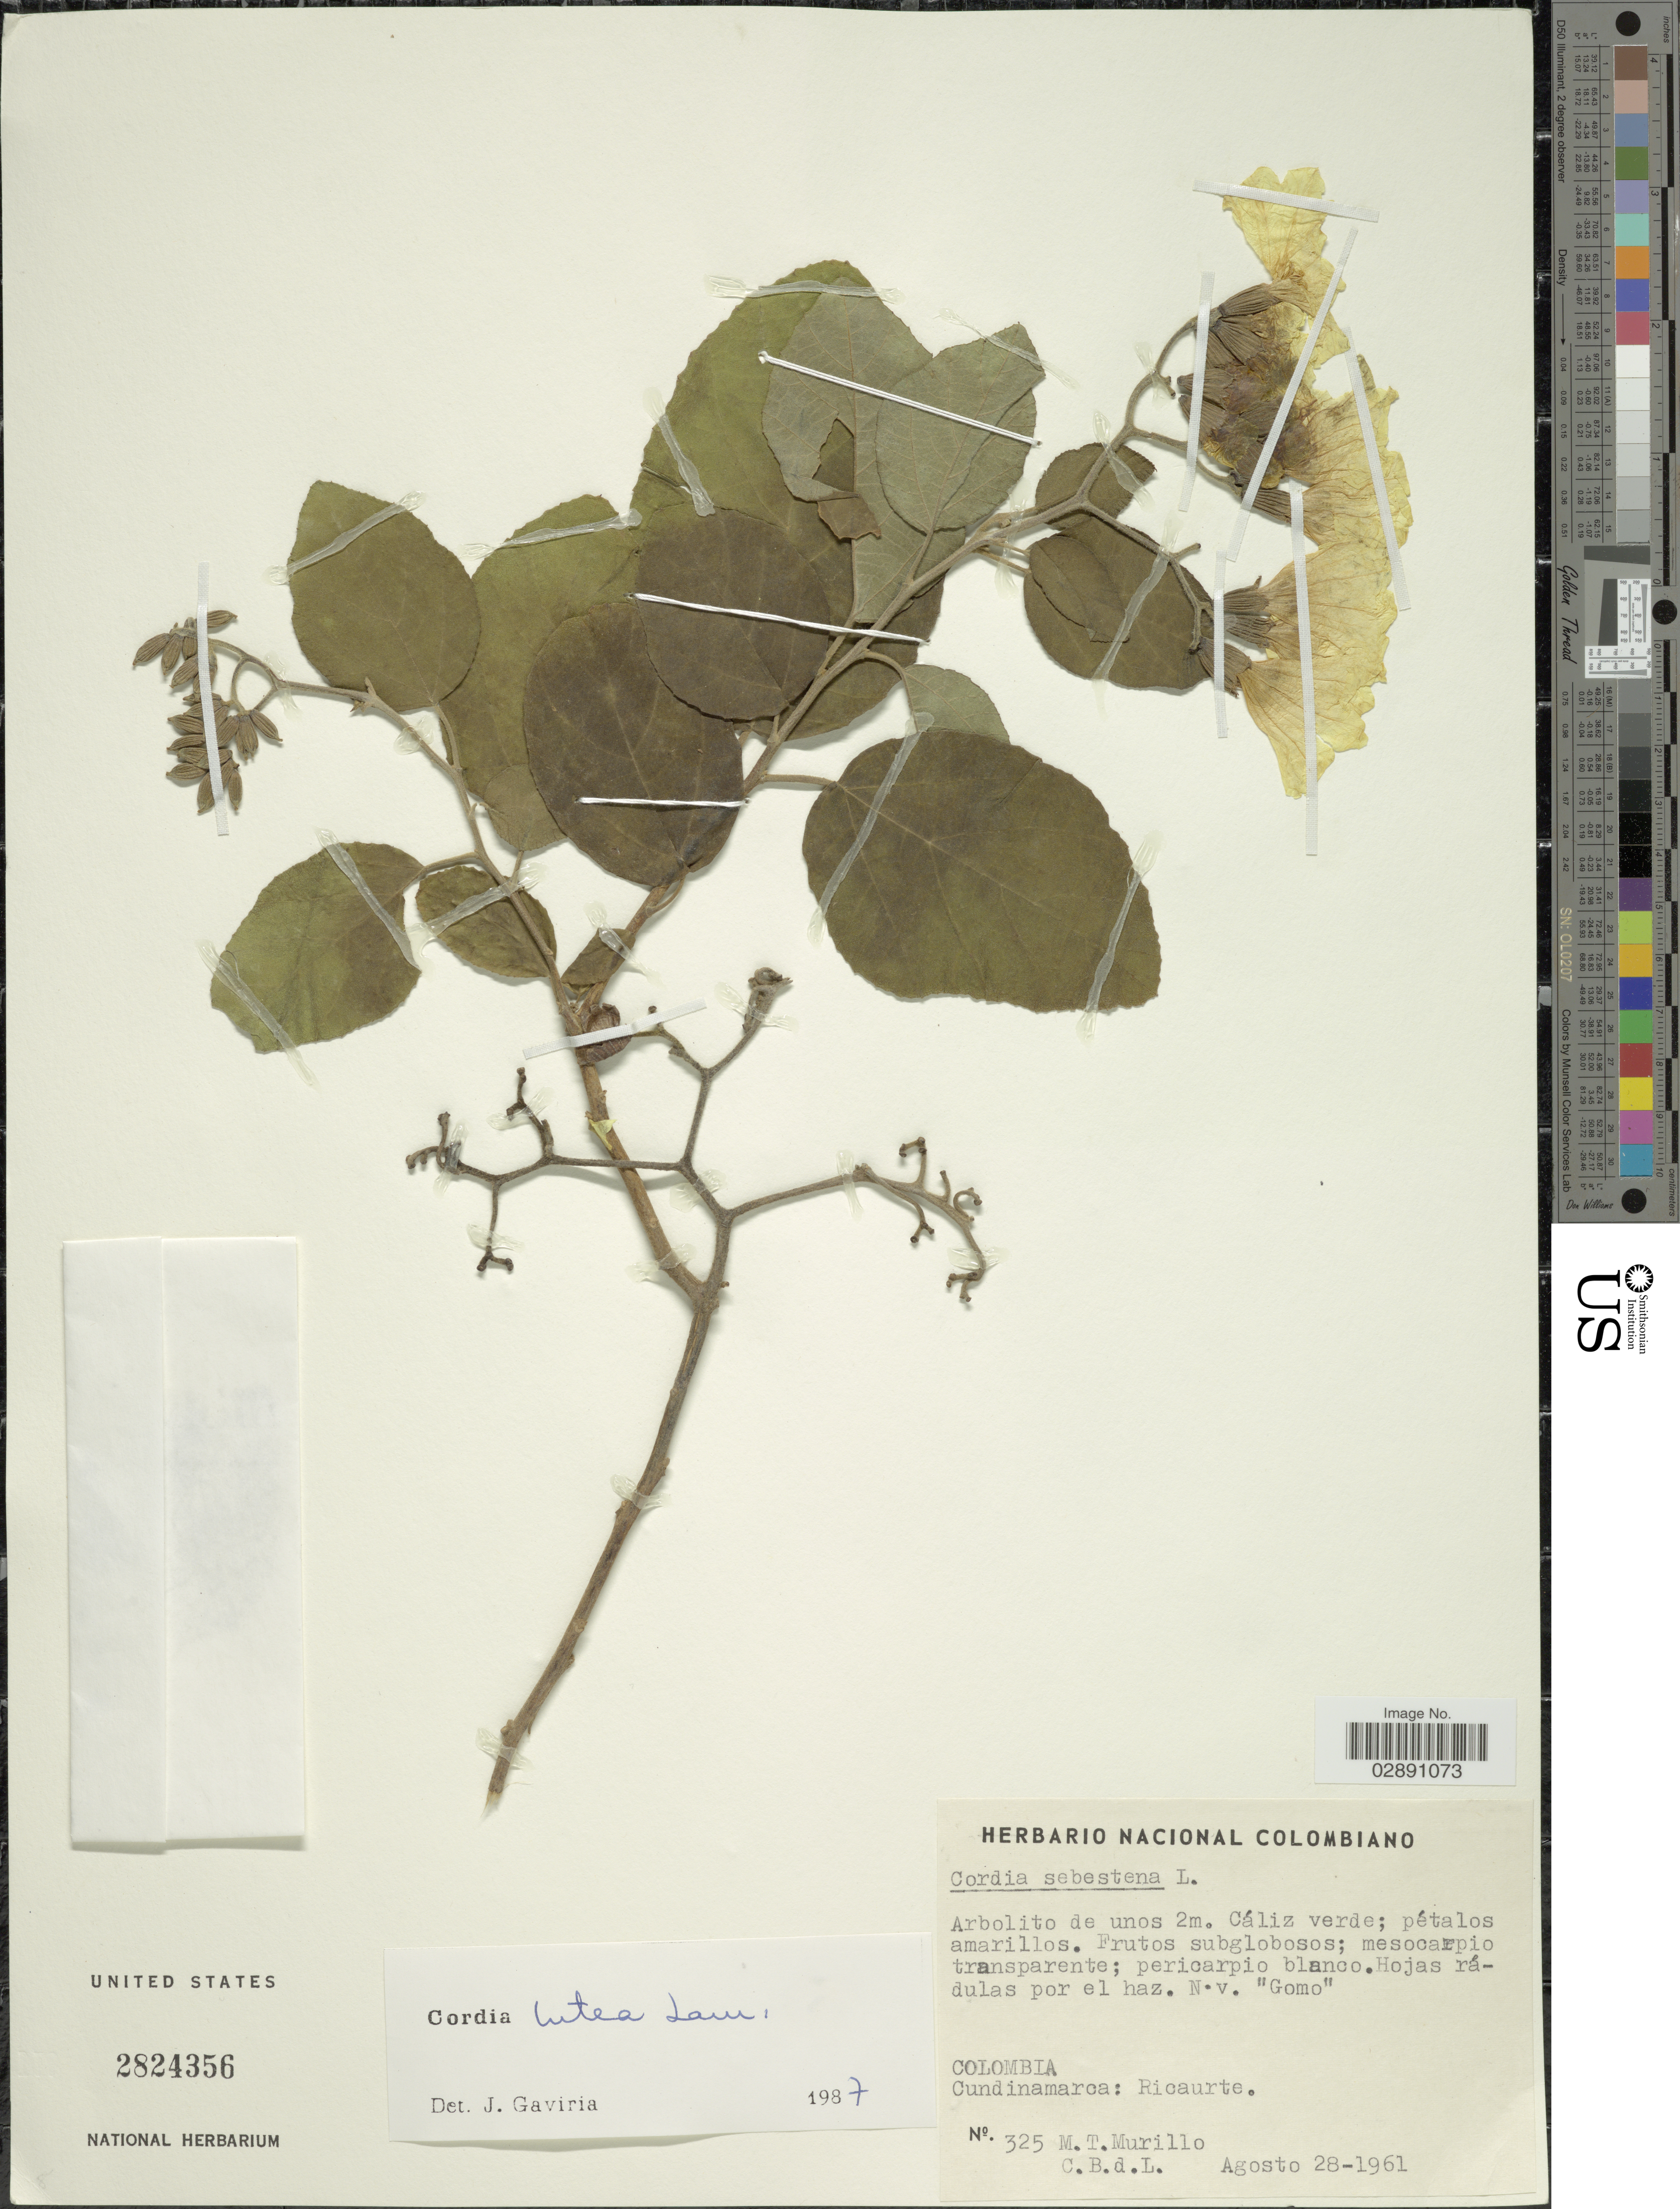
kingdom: Plantae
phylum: Tracheophyta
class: Magnoliopsida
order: Boraginales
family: Cordiaceae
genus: Cordia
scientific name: Cordia lutea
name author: Lam.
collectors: M. Murillo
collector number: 325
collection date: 1961-08-28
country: Colombia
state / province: Cundinamarca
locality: Ricaurte.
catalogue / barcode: US 2824356